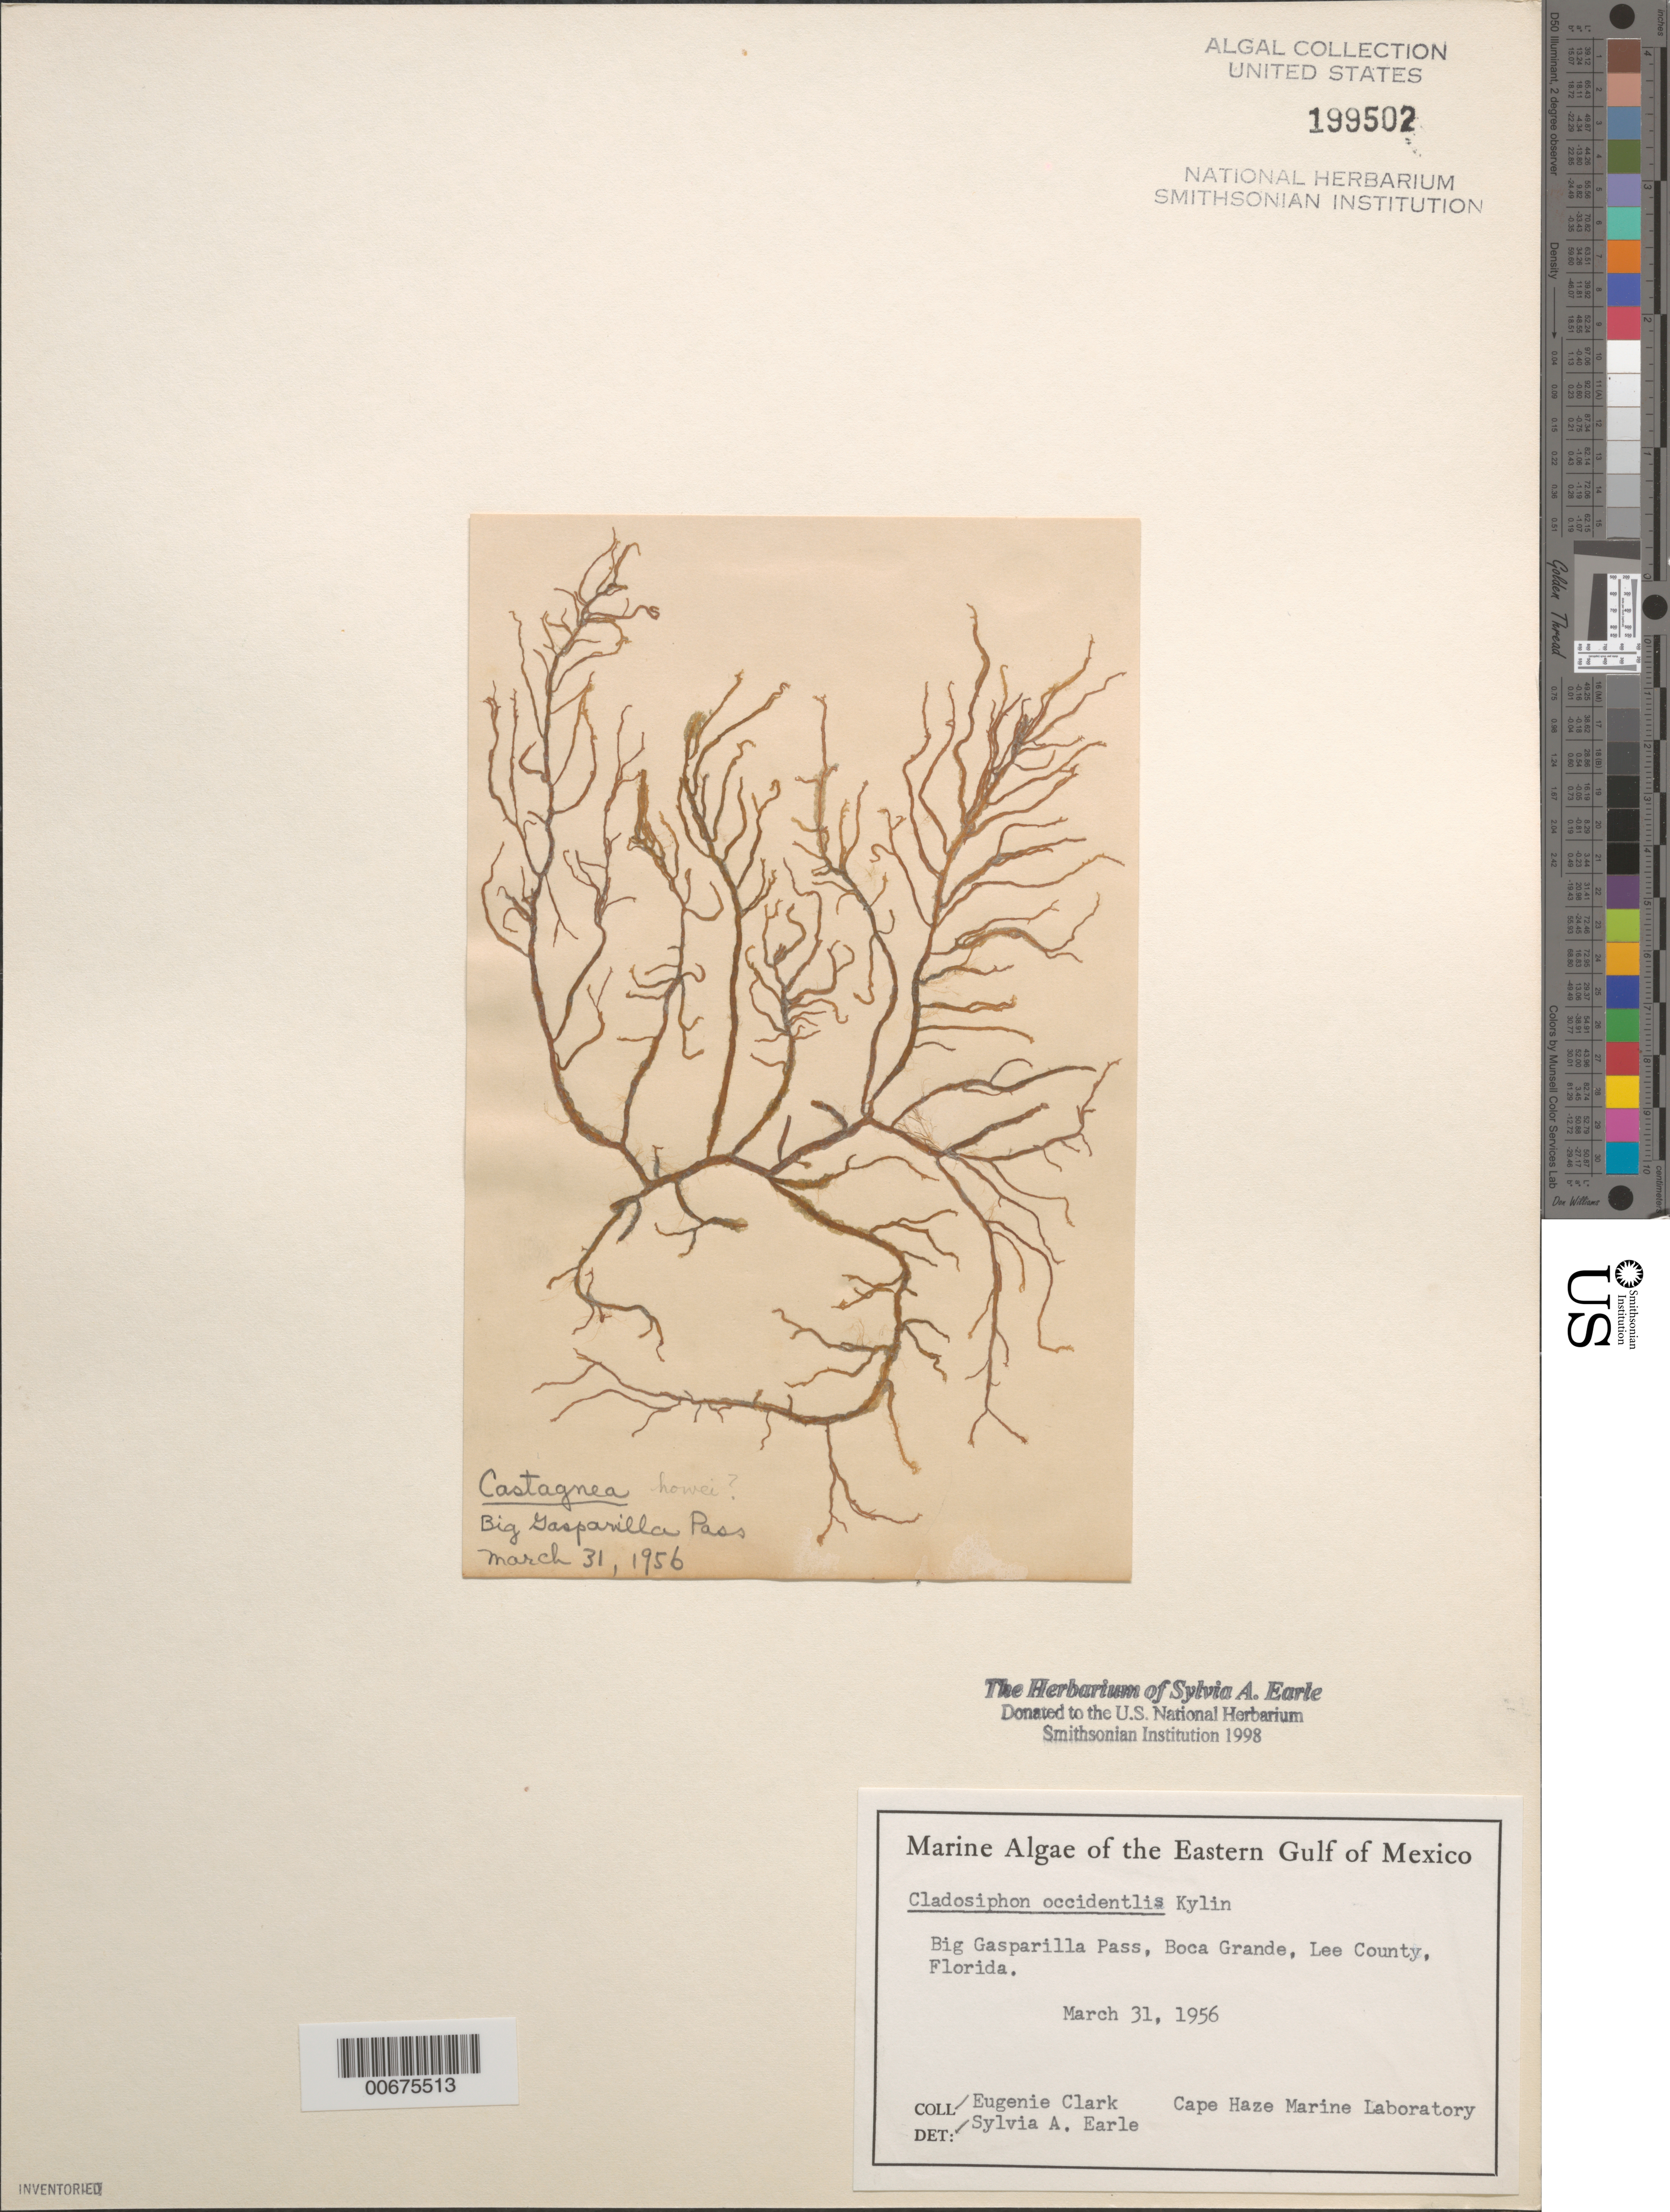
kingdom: Chromista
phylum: Ochrophyta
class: Phaeophyceae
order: Ectocarpales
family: Chordariaceae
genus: Cladosiphon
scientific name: Cladosiphon occidentalis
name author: Kylin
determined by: Earle, S. A.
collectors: E. Clark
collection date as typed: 31 Mar 1956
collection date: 1956-03-31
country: United States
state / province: Florida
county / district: Charlotte County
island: Gasparilla Island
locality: Big Gasparilla Pass, Boca Grande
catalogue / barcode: US 199502